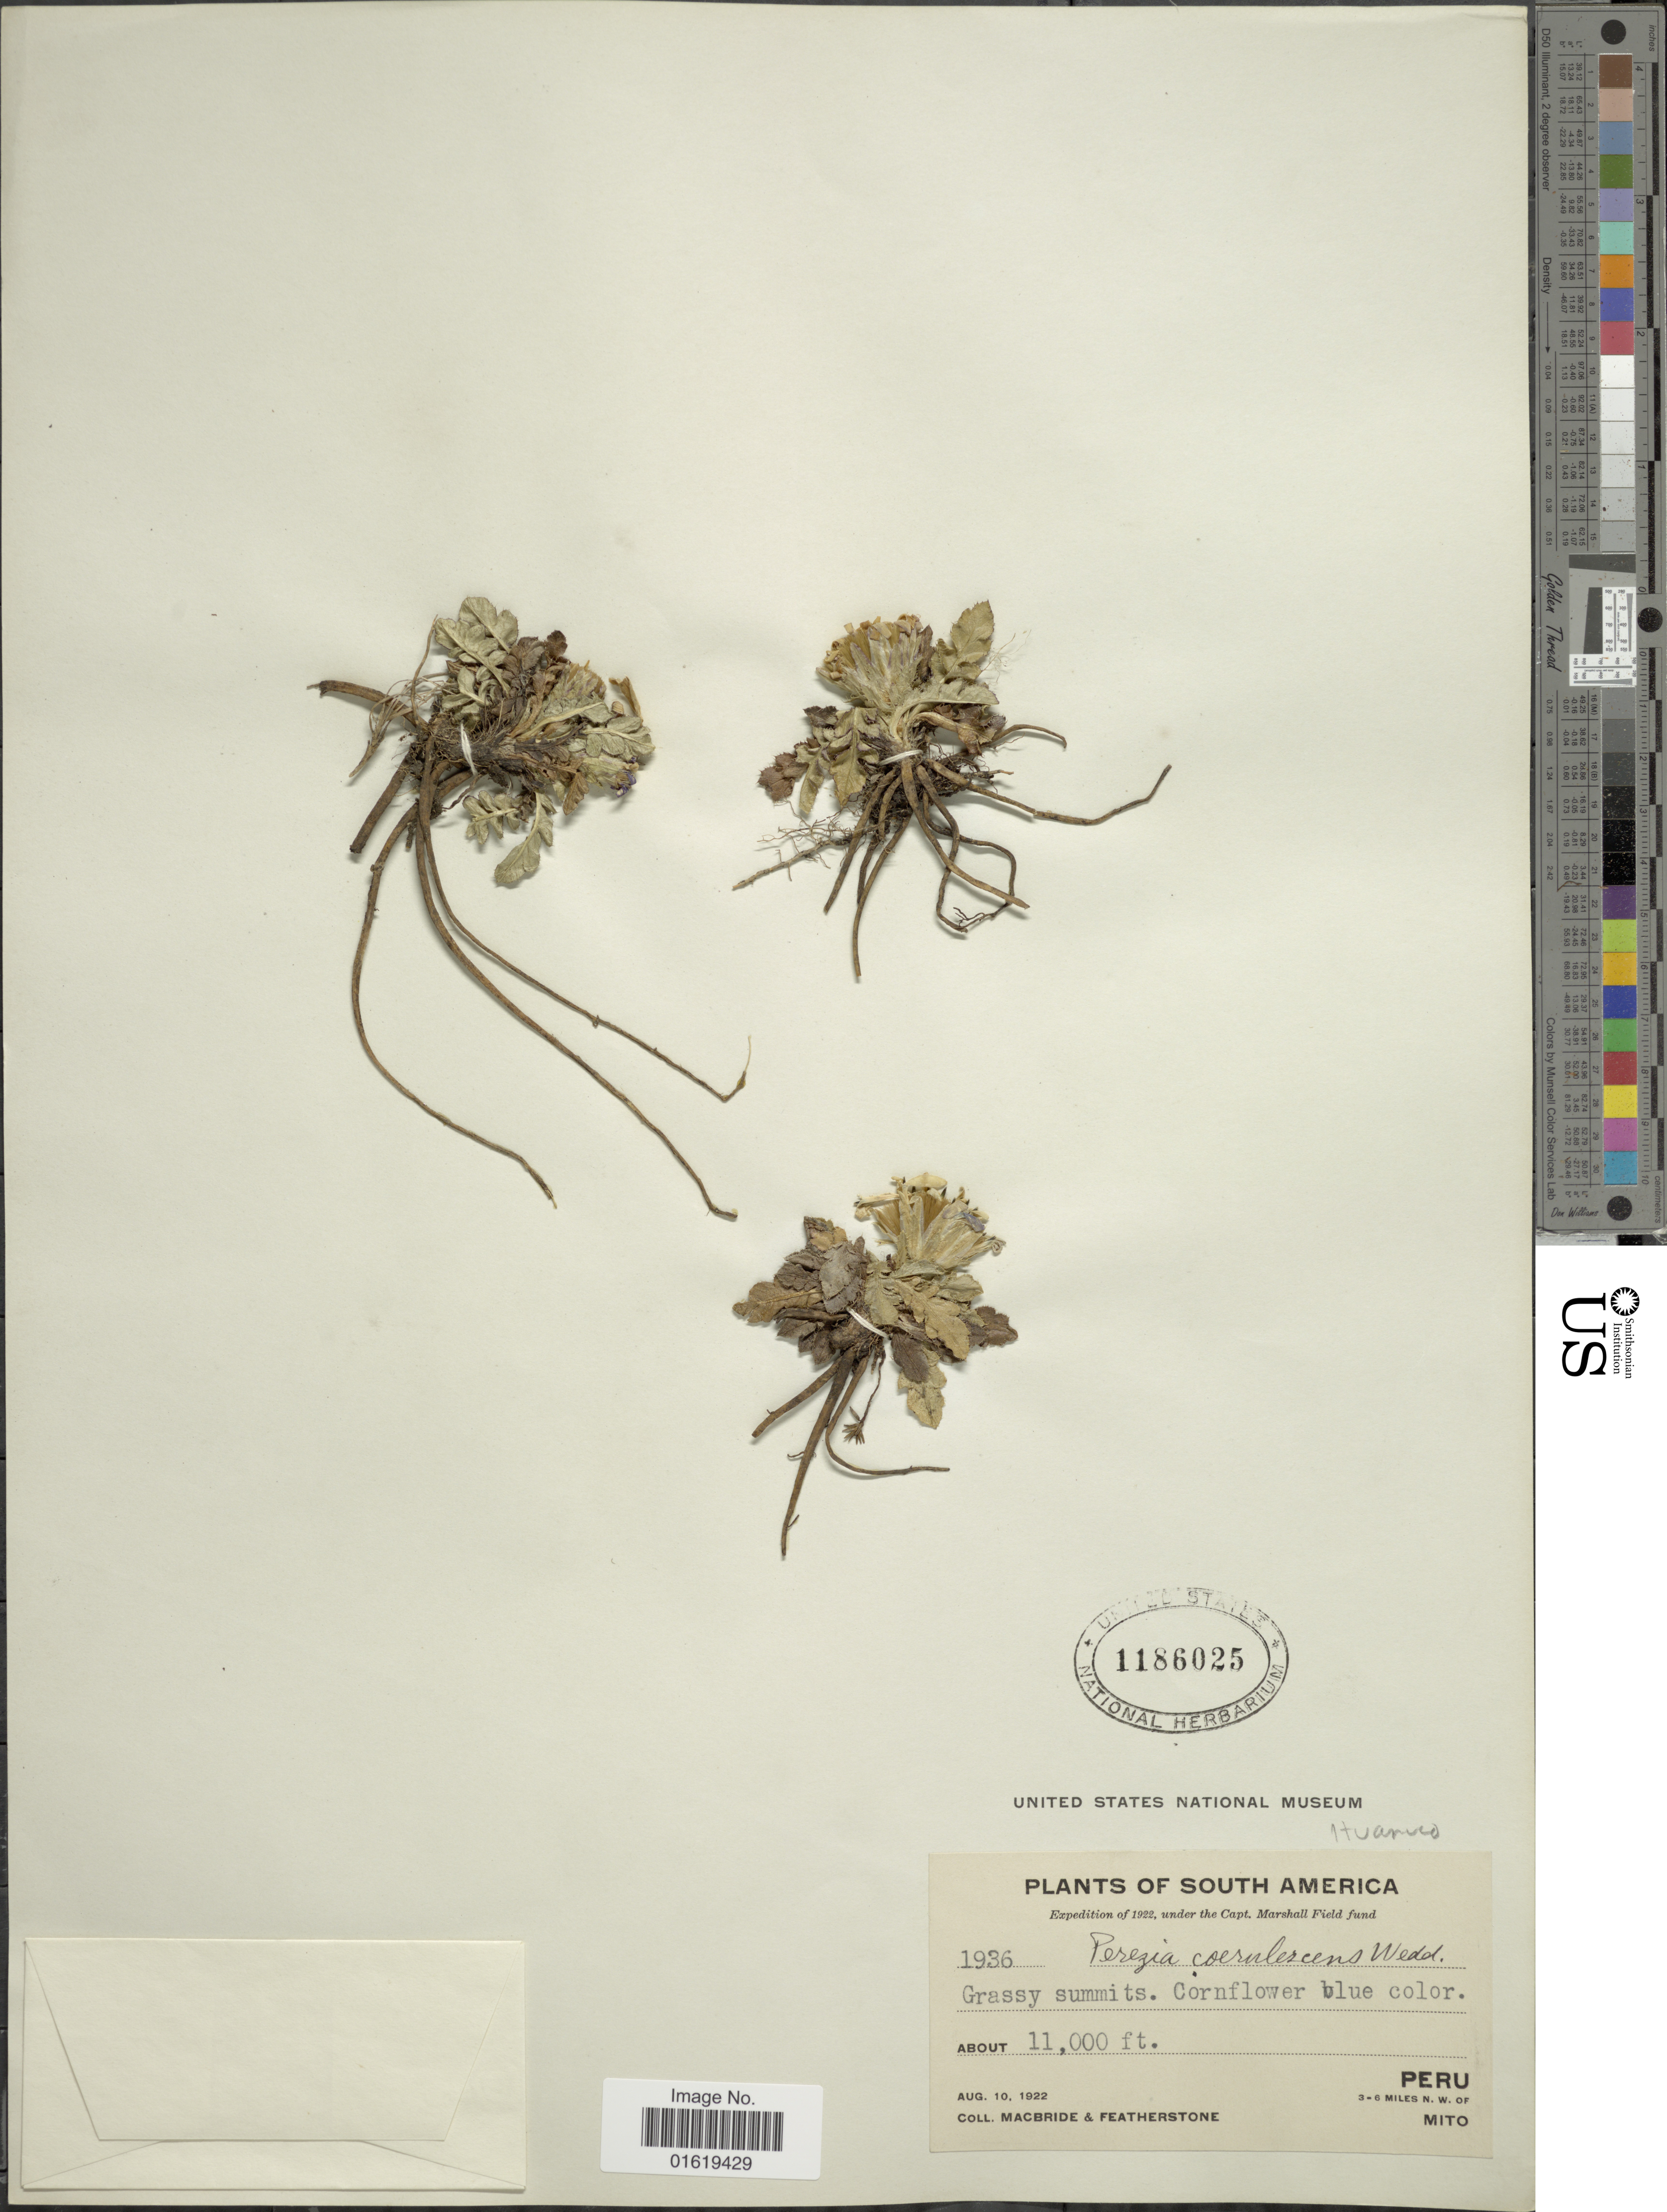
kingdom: Plantae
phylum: Tracheophyta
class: Magnoliopsida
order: Asterales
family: Asteraceae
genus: Perezia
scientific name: Perezia coerulescens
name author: Wedd.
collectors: Macbride, -- & -. Featherstone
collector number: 1936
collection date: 1922-08-10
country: Peru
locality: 3-6 miles NW of Mito.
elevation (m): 3353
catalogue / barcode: US 1186025